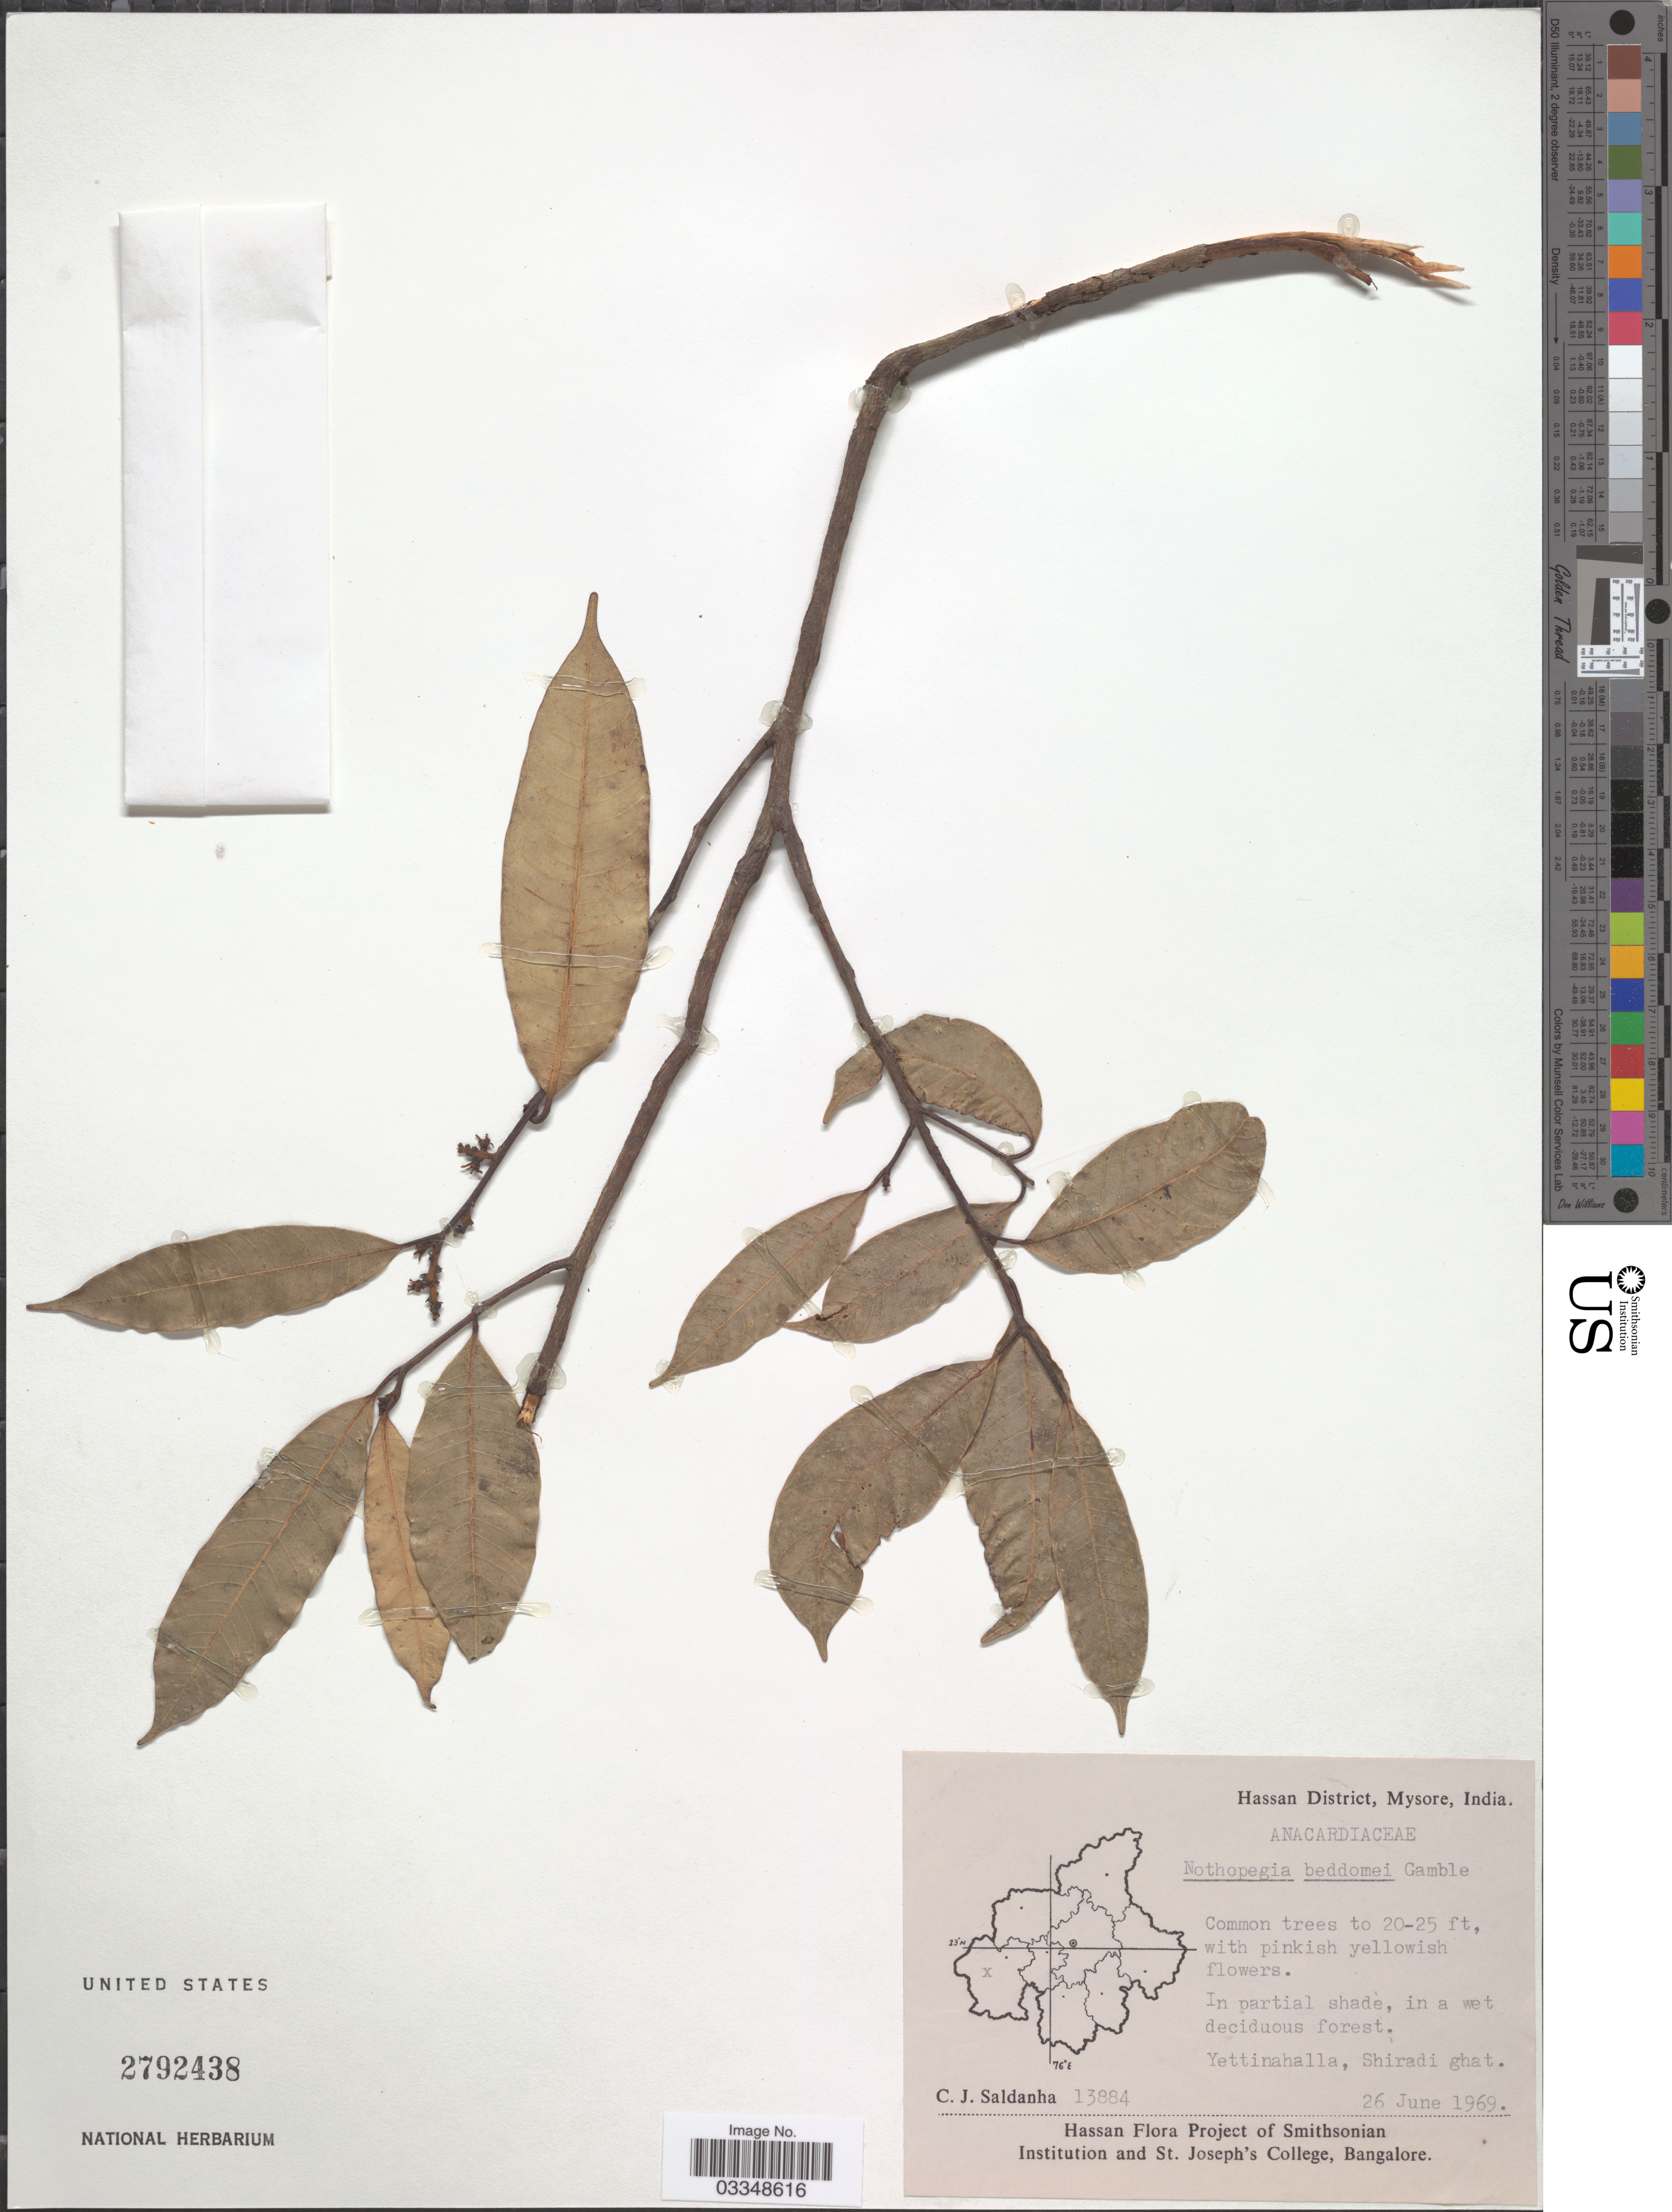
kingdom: Plantae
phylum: Tracheophyta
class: Magnoliopsida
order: Sapindales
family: Anacardiaceae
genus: Nothopegia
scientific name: Nothopegia beddomei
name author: Gamble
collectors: C. J. Saldanha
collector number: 13884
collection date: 1969-06-26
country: India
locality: Hassan District, Mysore. Yettinahalla, Shiradi ghat.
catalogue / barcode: US 2792438